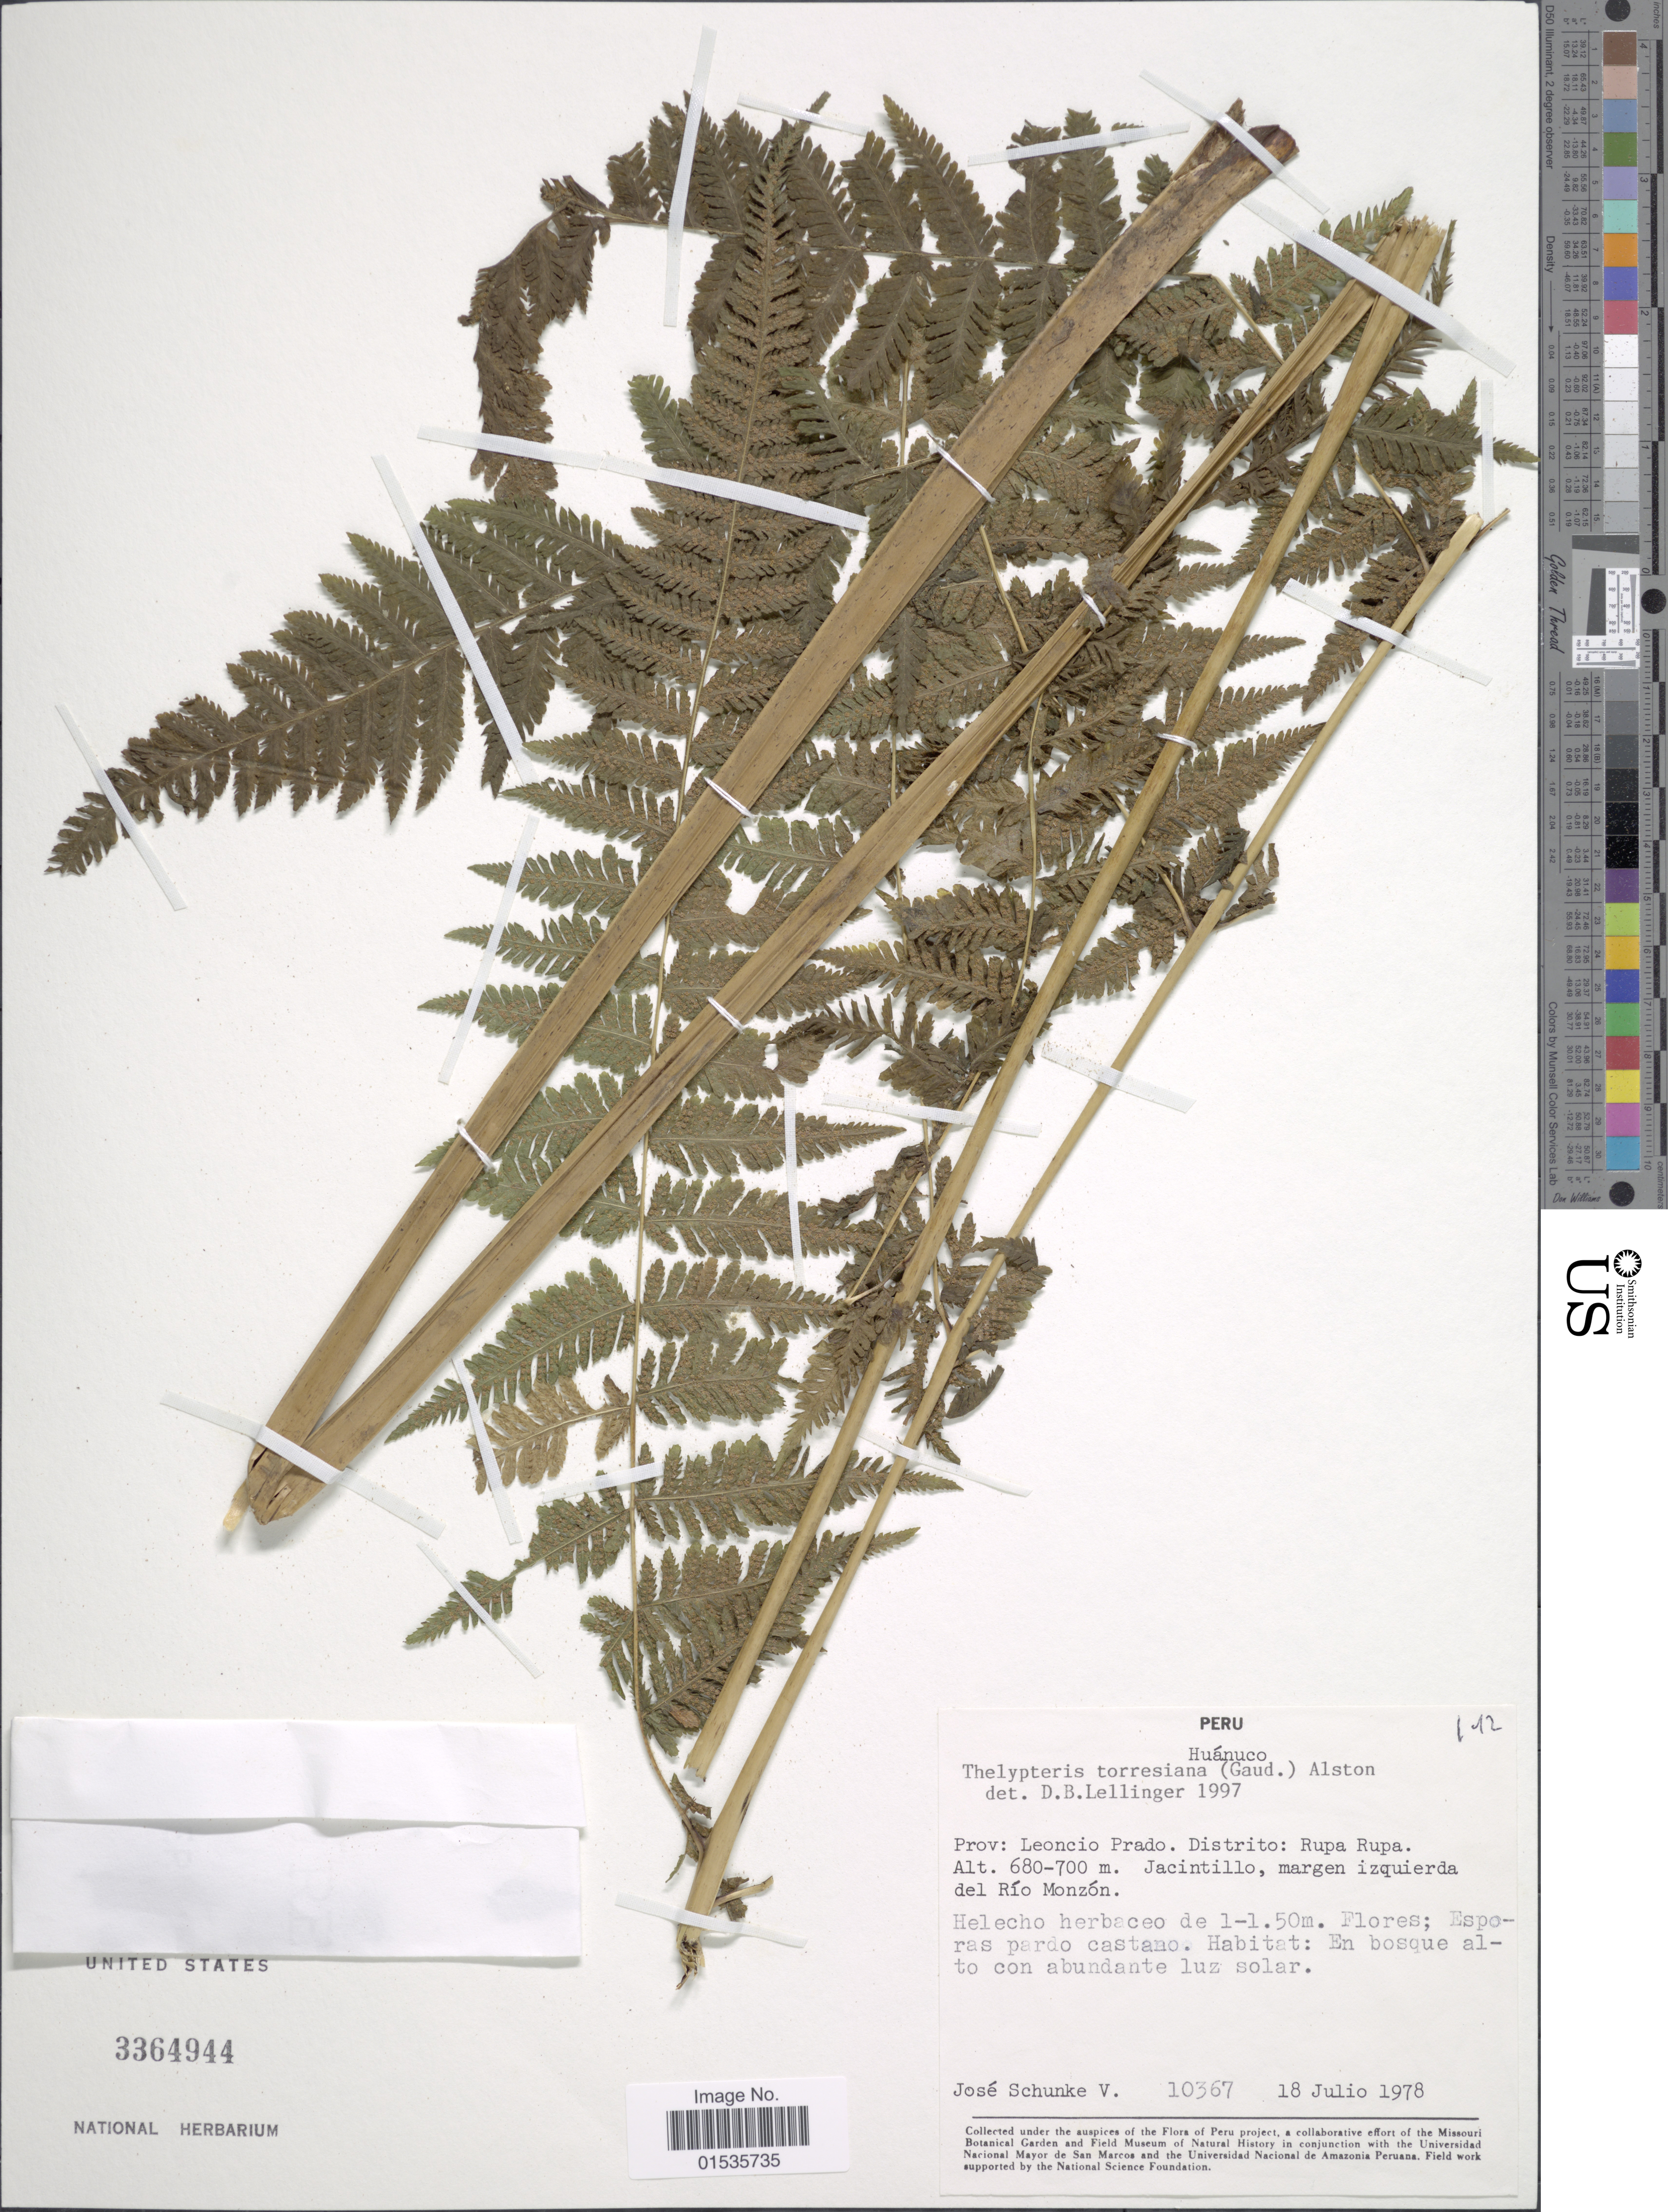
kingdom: Plantae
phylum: Tracheophyta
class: Polypodiopsida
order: Polypodiales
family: Thelypteridaceae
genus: Macrothelypteris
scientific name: Macrothelypteris torresiana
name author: (Gaudich.) Ching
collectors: J. Schunke Vigo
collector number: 10367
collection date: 1978-07-18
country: Peru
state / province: Huánuco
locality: Peru, Huanuco. Prov. Leoncio Prado. Distrito: Rupa Rupa. Jacintillo, margen izquerda del Rio Monzon.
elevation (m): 680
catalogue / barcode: US 3364944